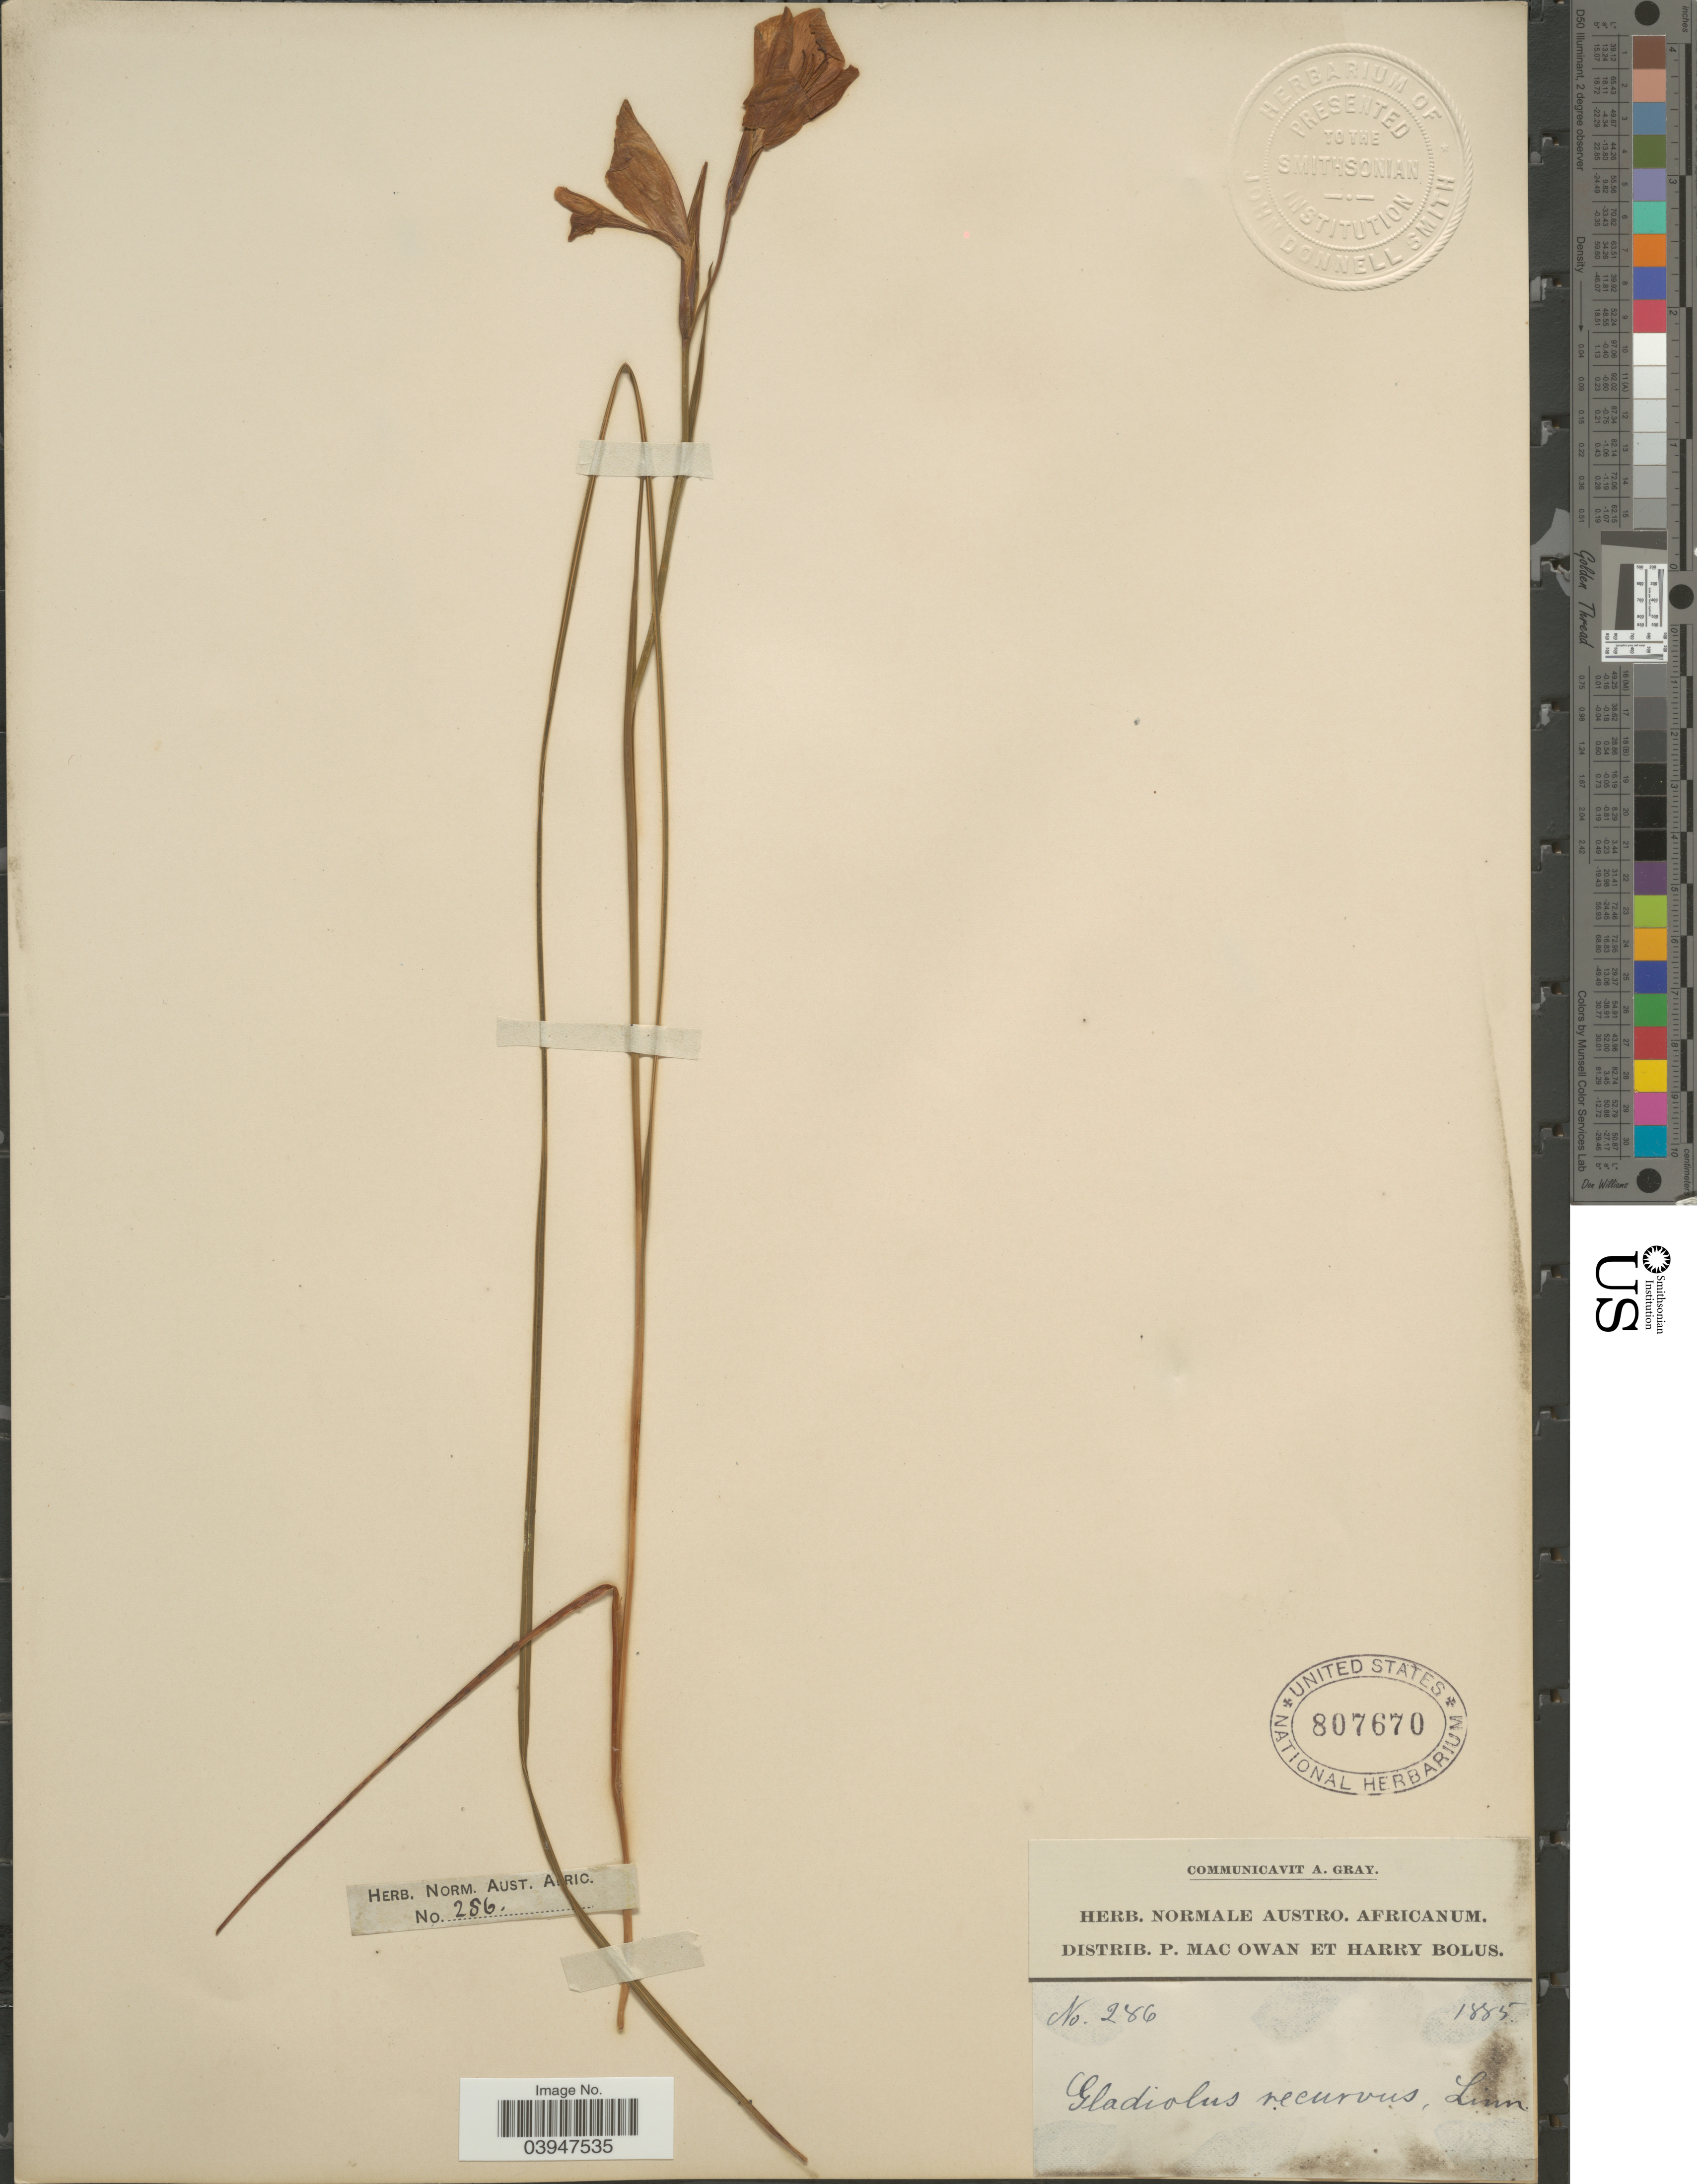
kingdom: Plantae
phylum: Tracheophyta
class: Liliopsida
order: Asparagales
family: Iridaceae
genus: Gladiolus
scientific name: Gladiolus recurvus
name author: L.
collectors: P. MacOwan & H. Bolus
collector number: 286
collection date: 1885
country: South Africa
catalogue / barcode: US 807670